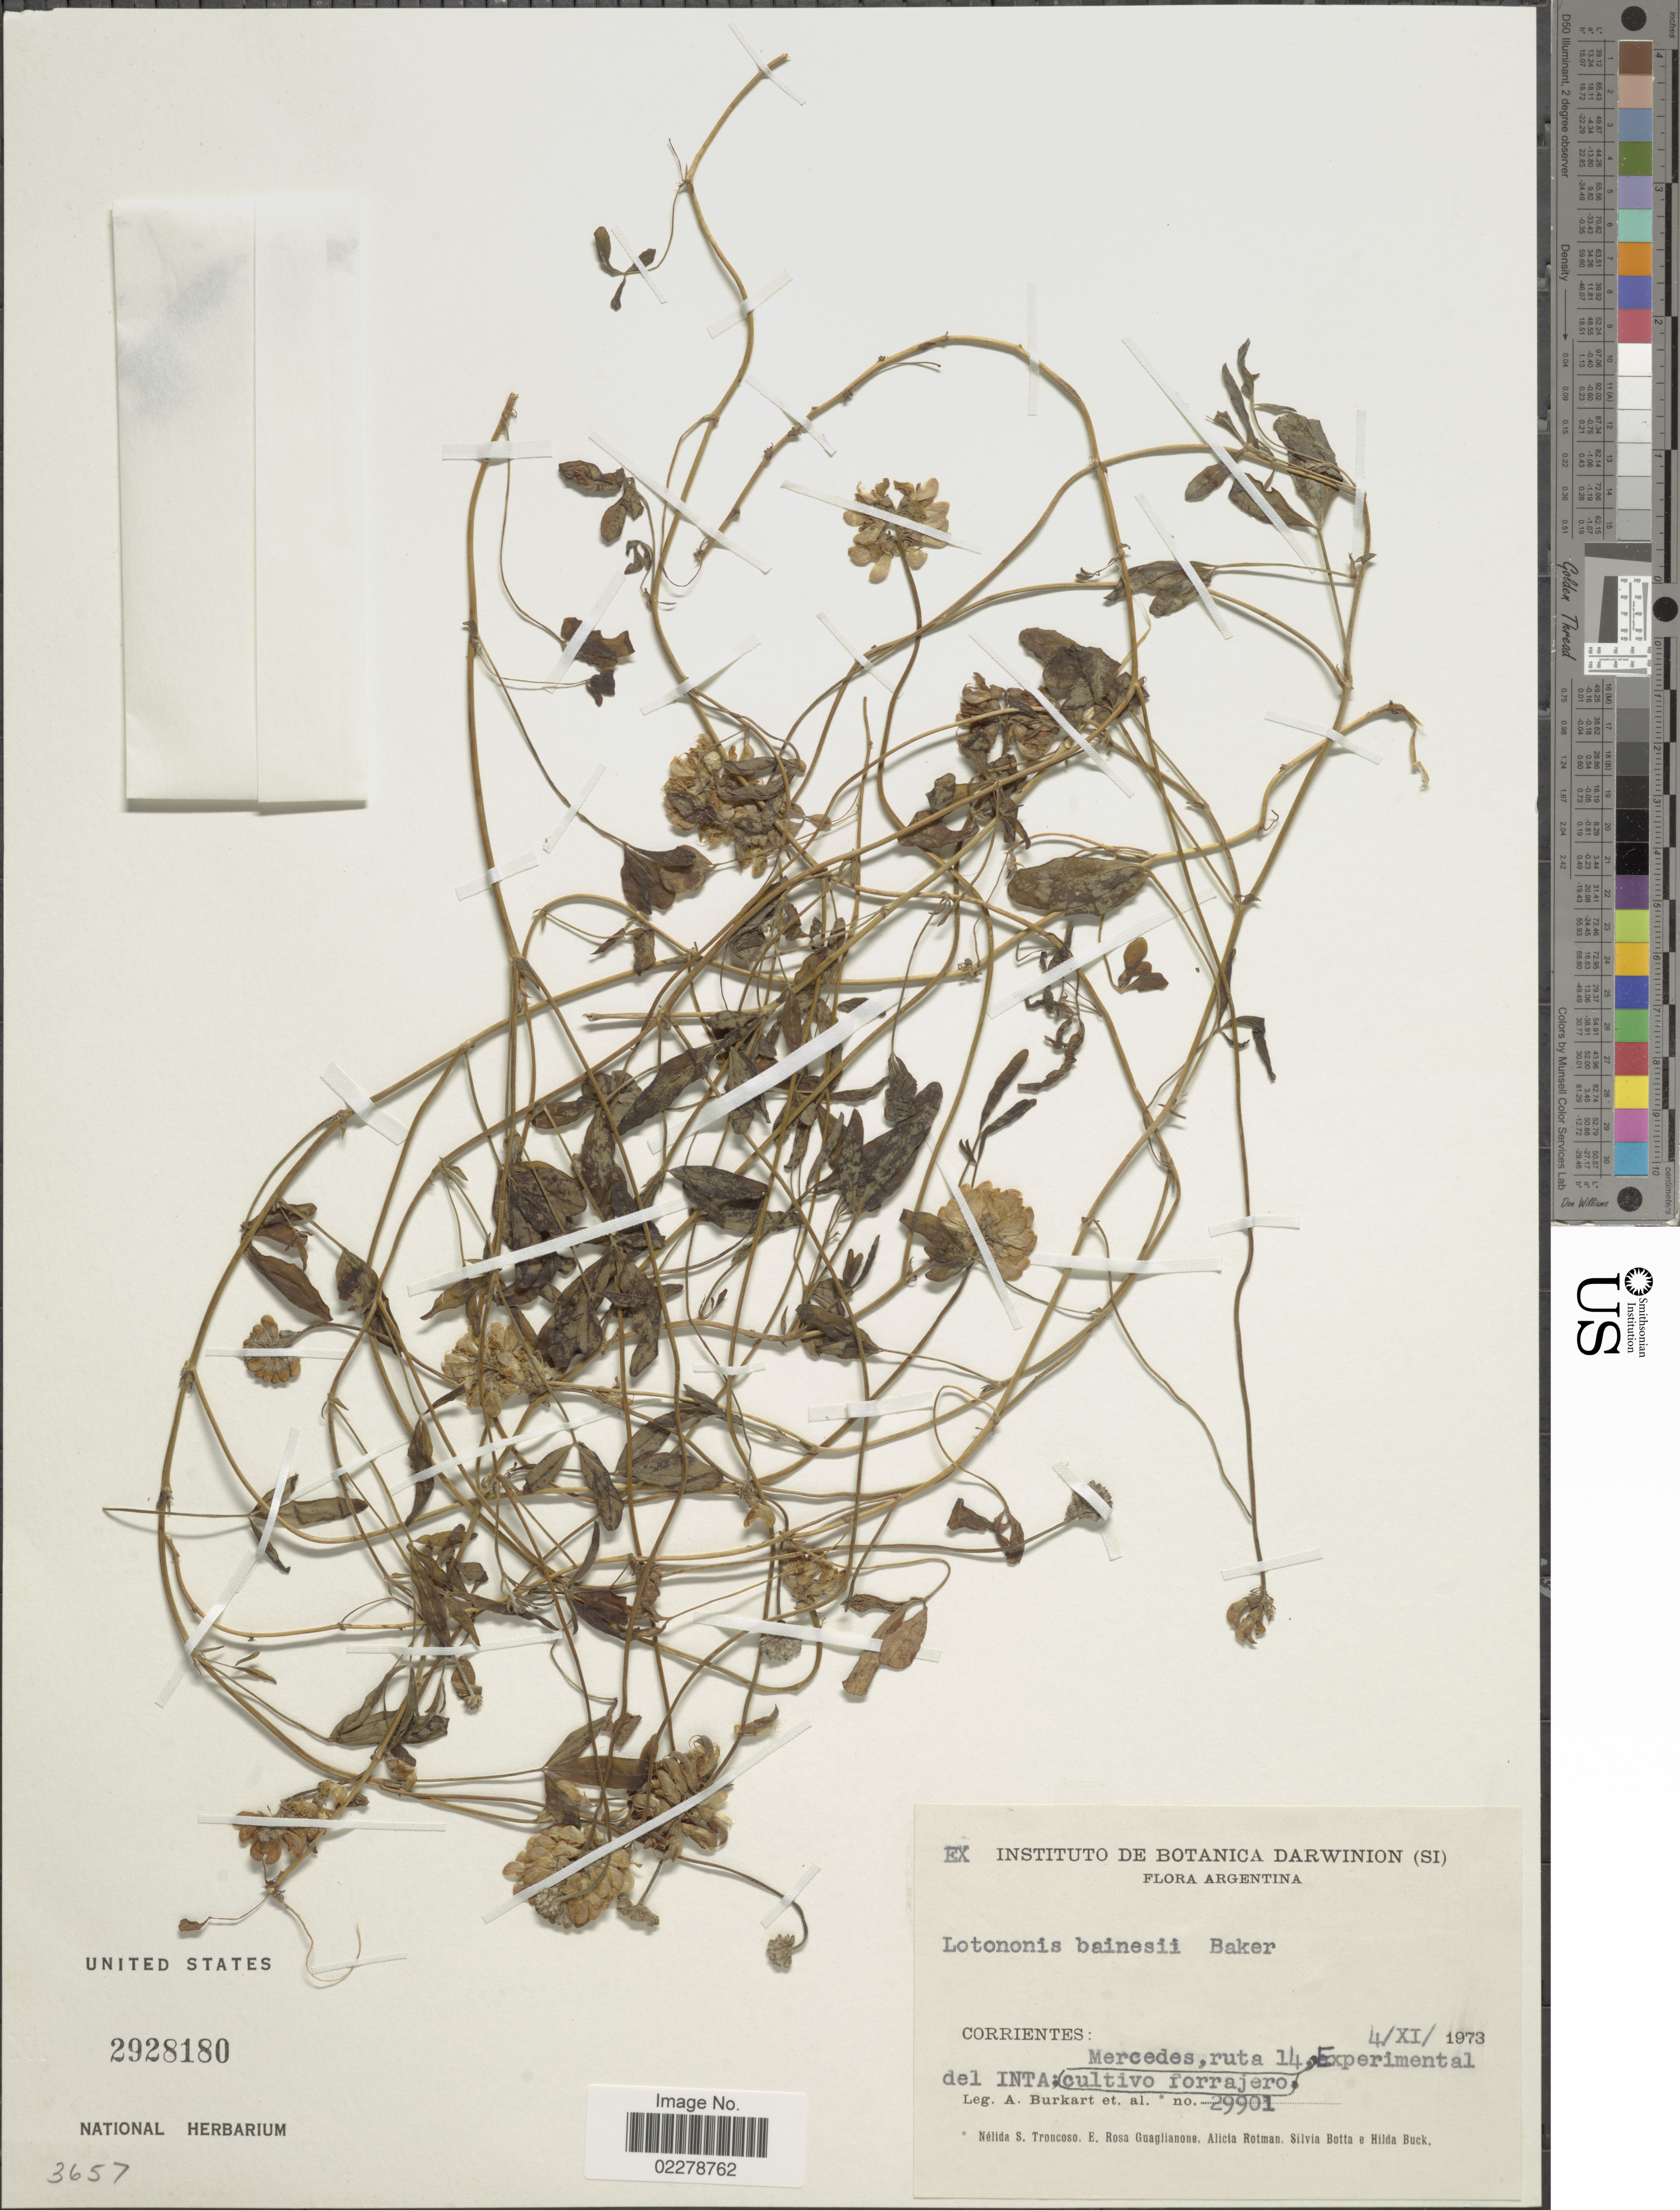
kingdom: Plantae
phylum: Tracheophyta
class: Magnoliopsida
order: Fabales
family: Fabaceae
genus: Lotononis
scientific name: Lotononis bainesii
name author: Baker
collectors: A. E. Burkart & et al.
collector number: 29901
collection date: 1973-11-04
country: Argentina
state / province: Corrientes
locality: Mercedes, ruta 14 Experimental del Inta.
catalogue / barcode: US 2928180